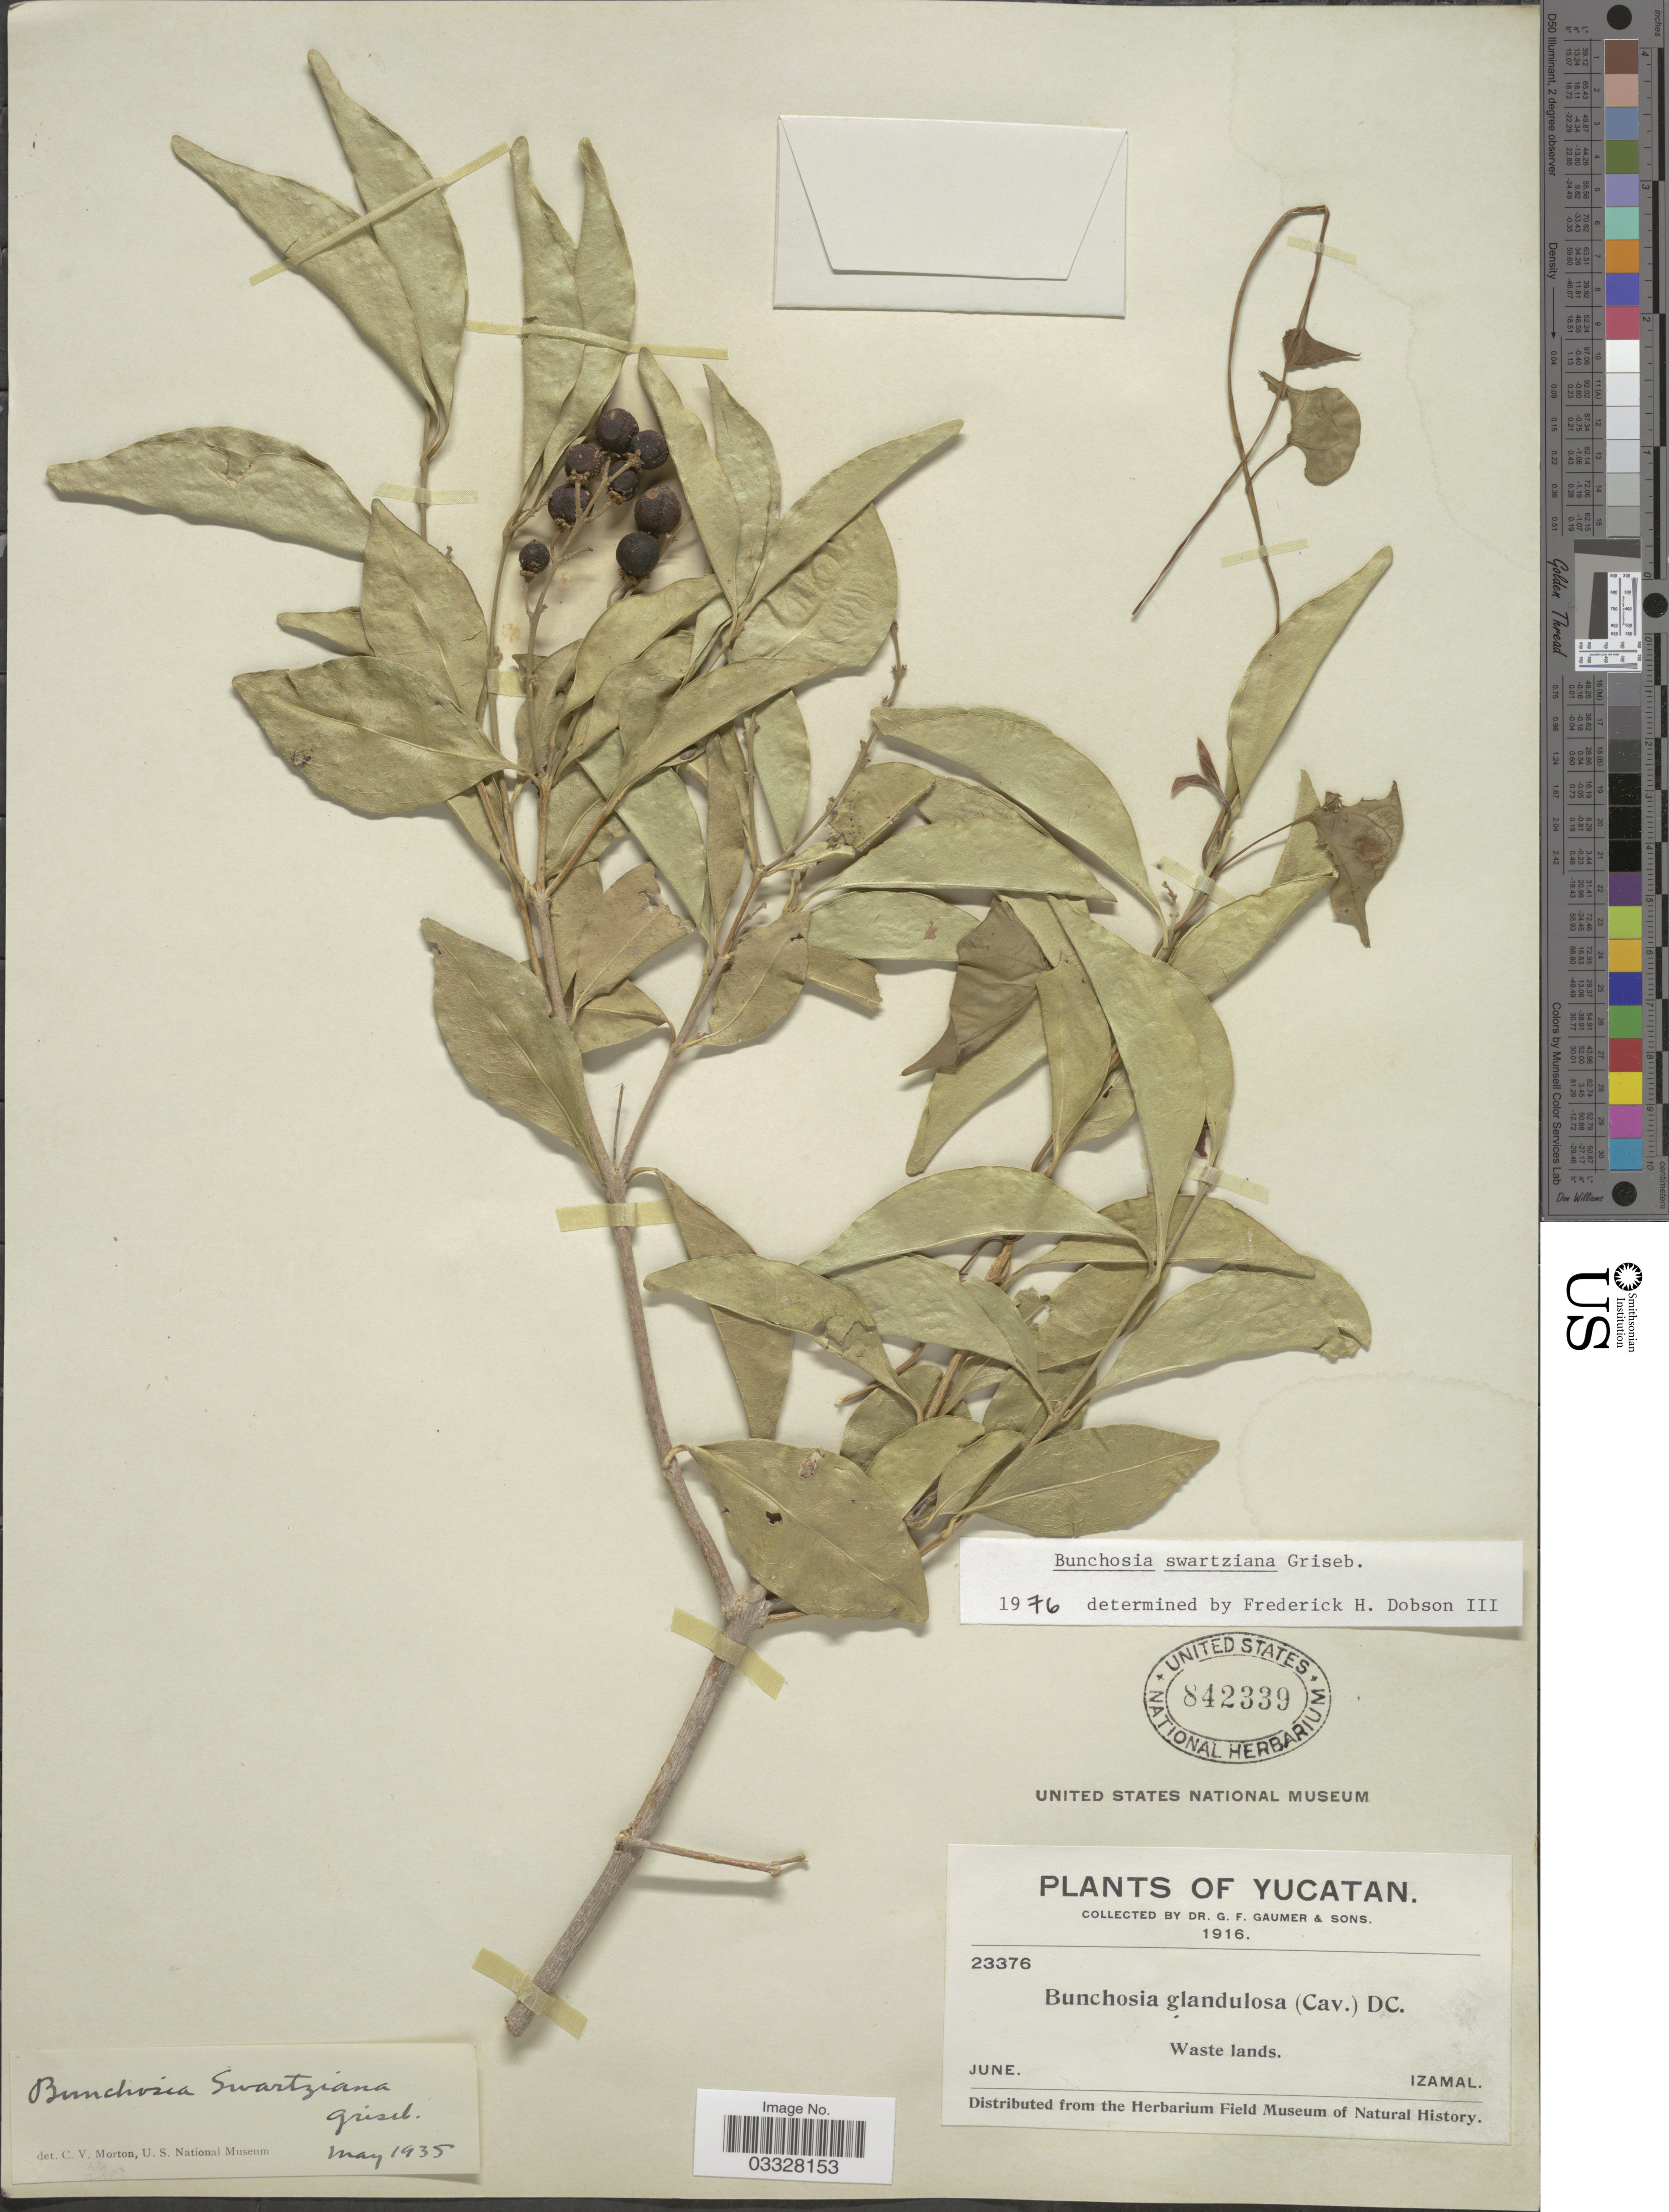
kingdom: Plantae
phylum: Tracheophyta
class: Magnoliopsida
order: Malpighiales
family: Malpighiaceae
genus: Bunchosia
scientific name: Bunchosia swartziana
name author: Griseb.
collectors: G. F. Gaumer & Sons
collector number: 23376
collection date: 1916-06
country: Mexico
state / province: Yucatán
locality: Izamal.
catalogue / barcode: US 842339